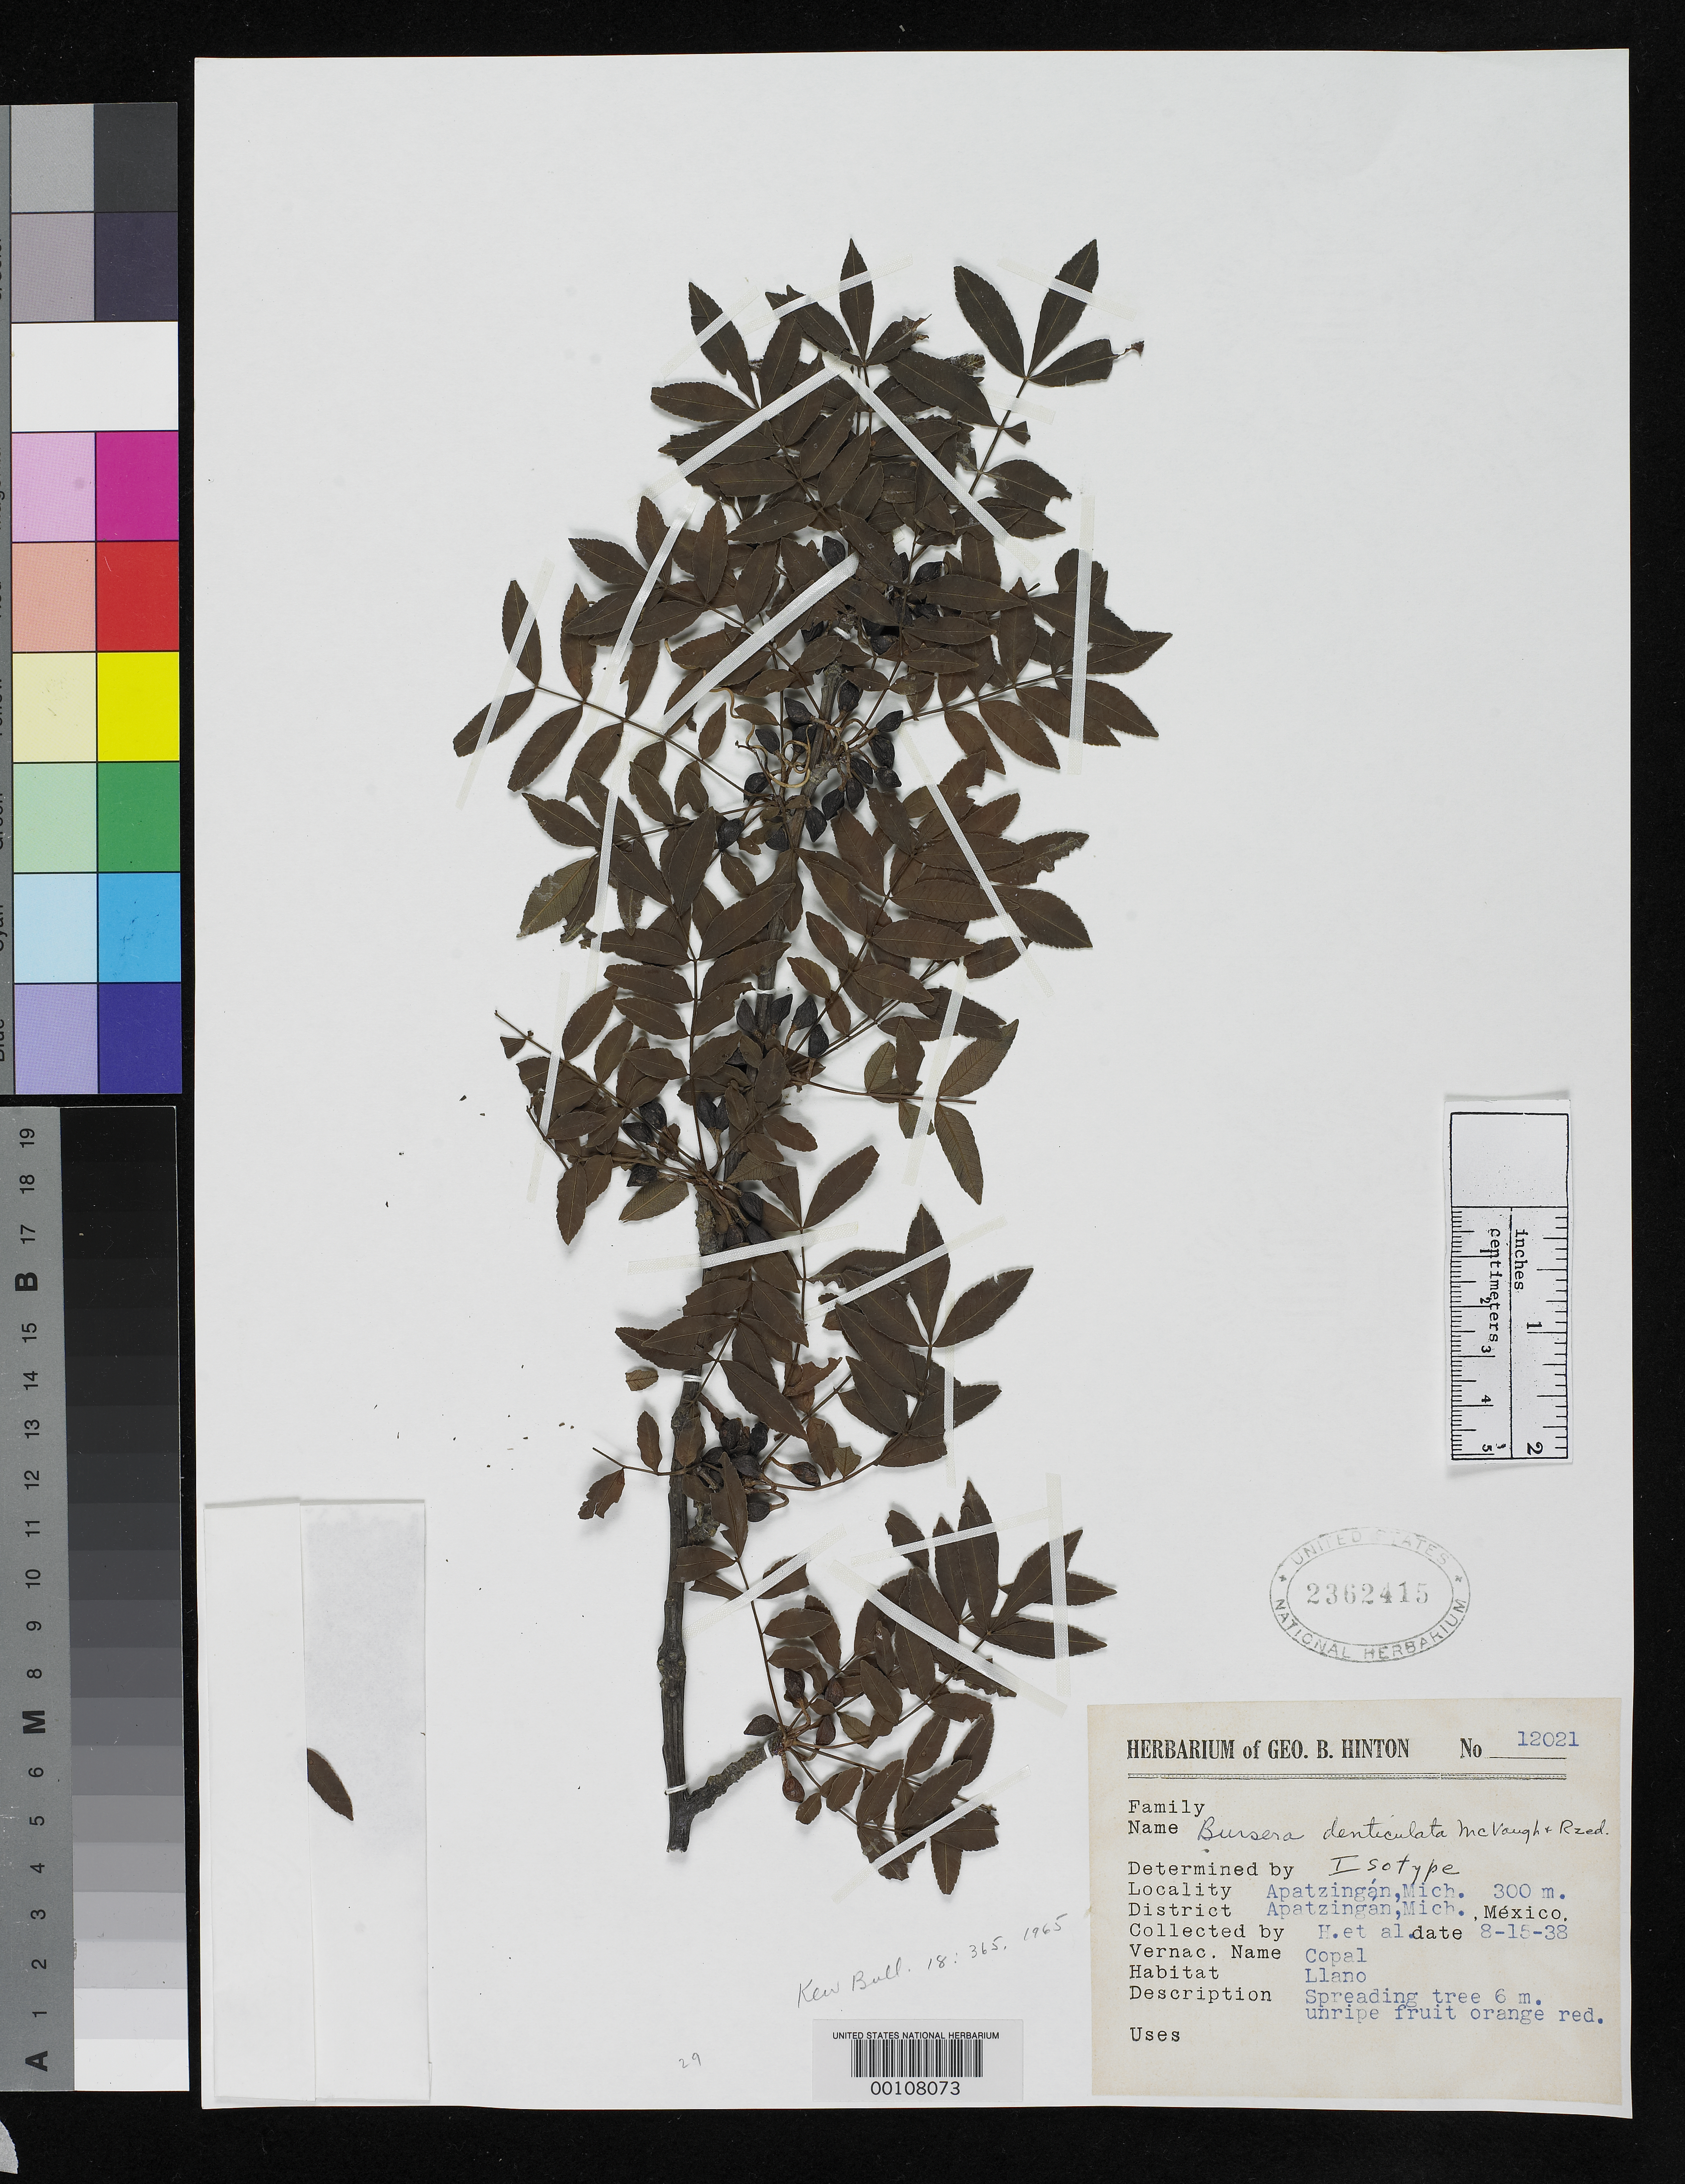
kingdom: Plantae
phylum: Tracheophyta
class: Magnoliopsida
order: Sapindales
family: Burseraceae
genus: Bursera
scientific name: Bursera denticulata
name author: McVaugh & Rzed.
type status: Isotype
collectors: G. B. Hinton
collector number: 12021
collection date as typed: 15 Aug 1938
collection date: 1938-08-15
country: Mexico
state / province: Michoacán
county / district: Apatzingán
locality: Apatzingan, Llano.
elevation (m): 300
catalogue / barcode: US 2362415